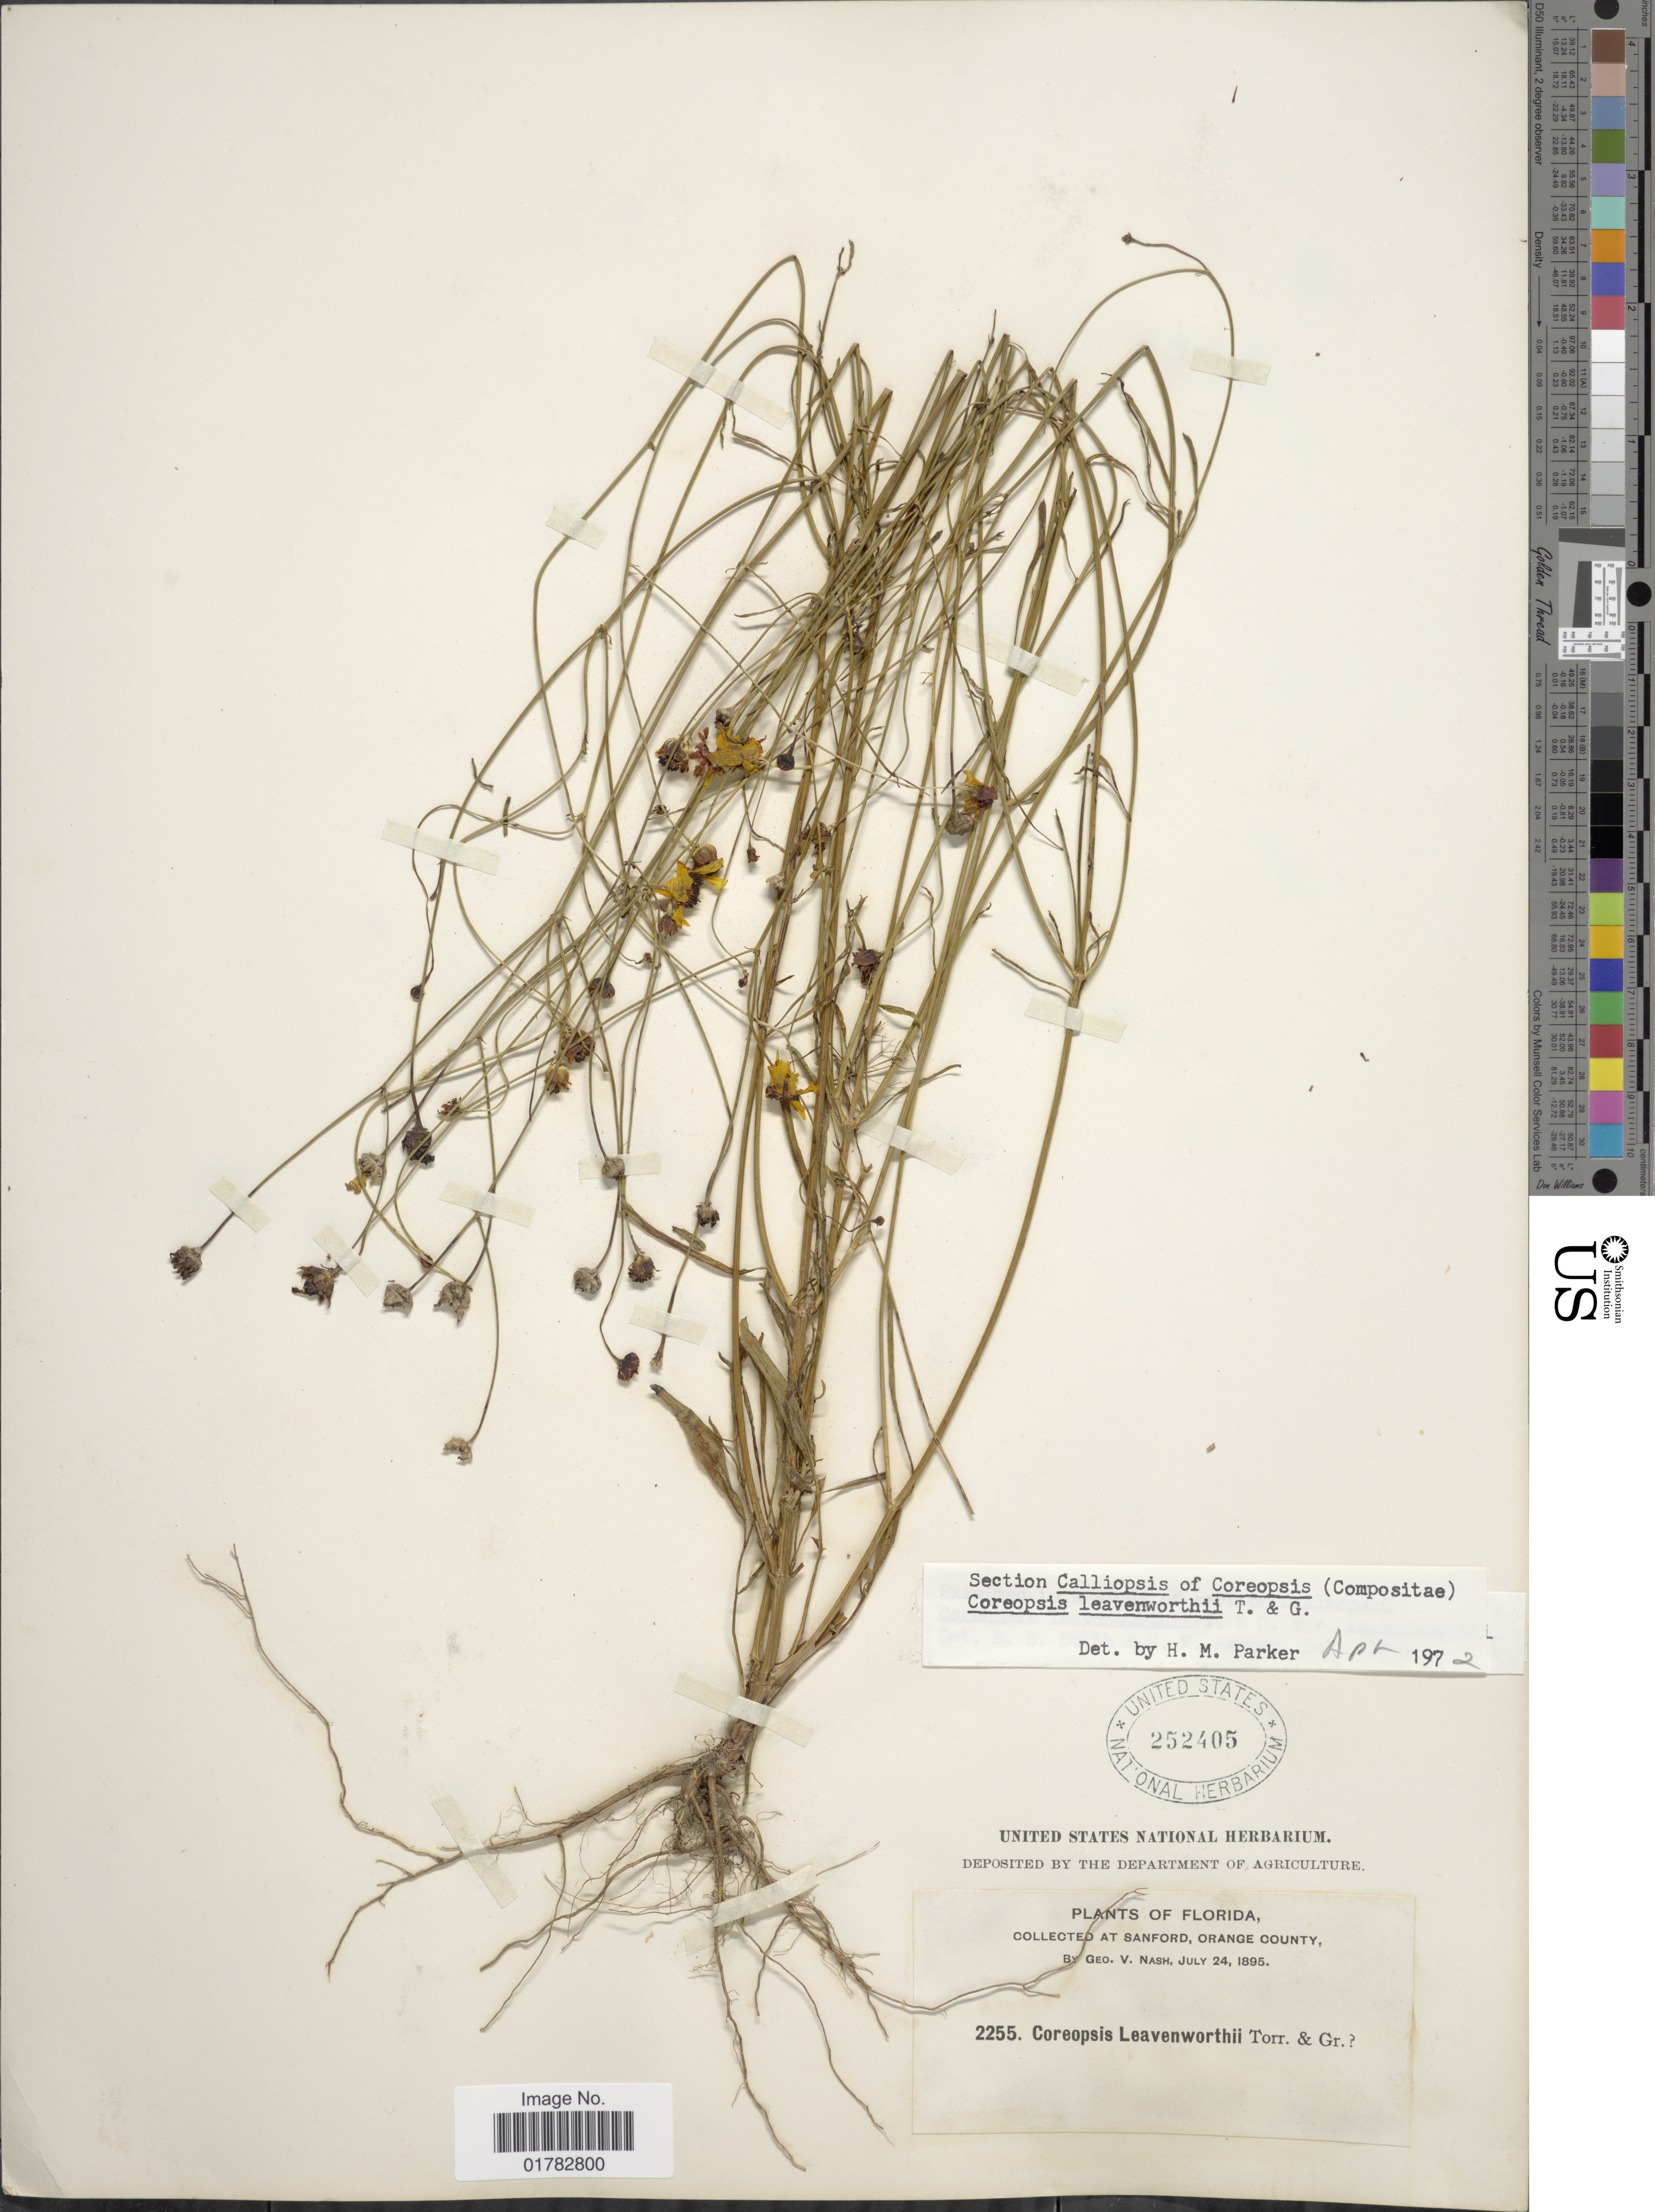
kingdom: Plantae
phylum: Tracheophyta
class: Magnoliopsida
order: Asterales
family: Asteraceae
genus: Coreopsis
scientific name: Coreopsis leavenworthii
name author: Torr. & A. Gray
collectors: G. V. Nash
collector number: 2255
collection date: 1895-07-24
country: United States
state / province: Florida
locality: Sanford, Orange County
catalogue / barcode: US 252405